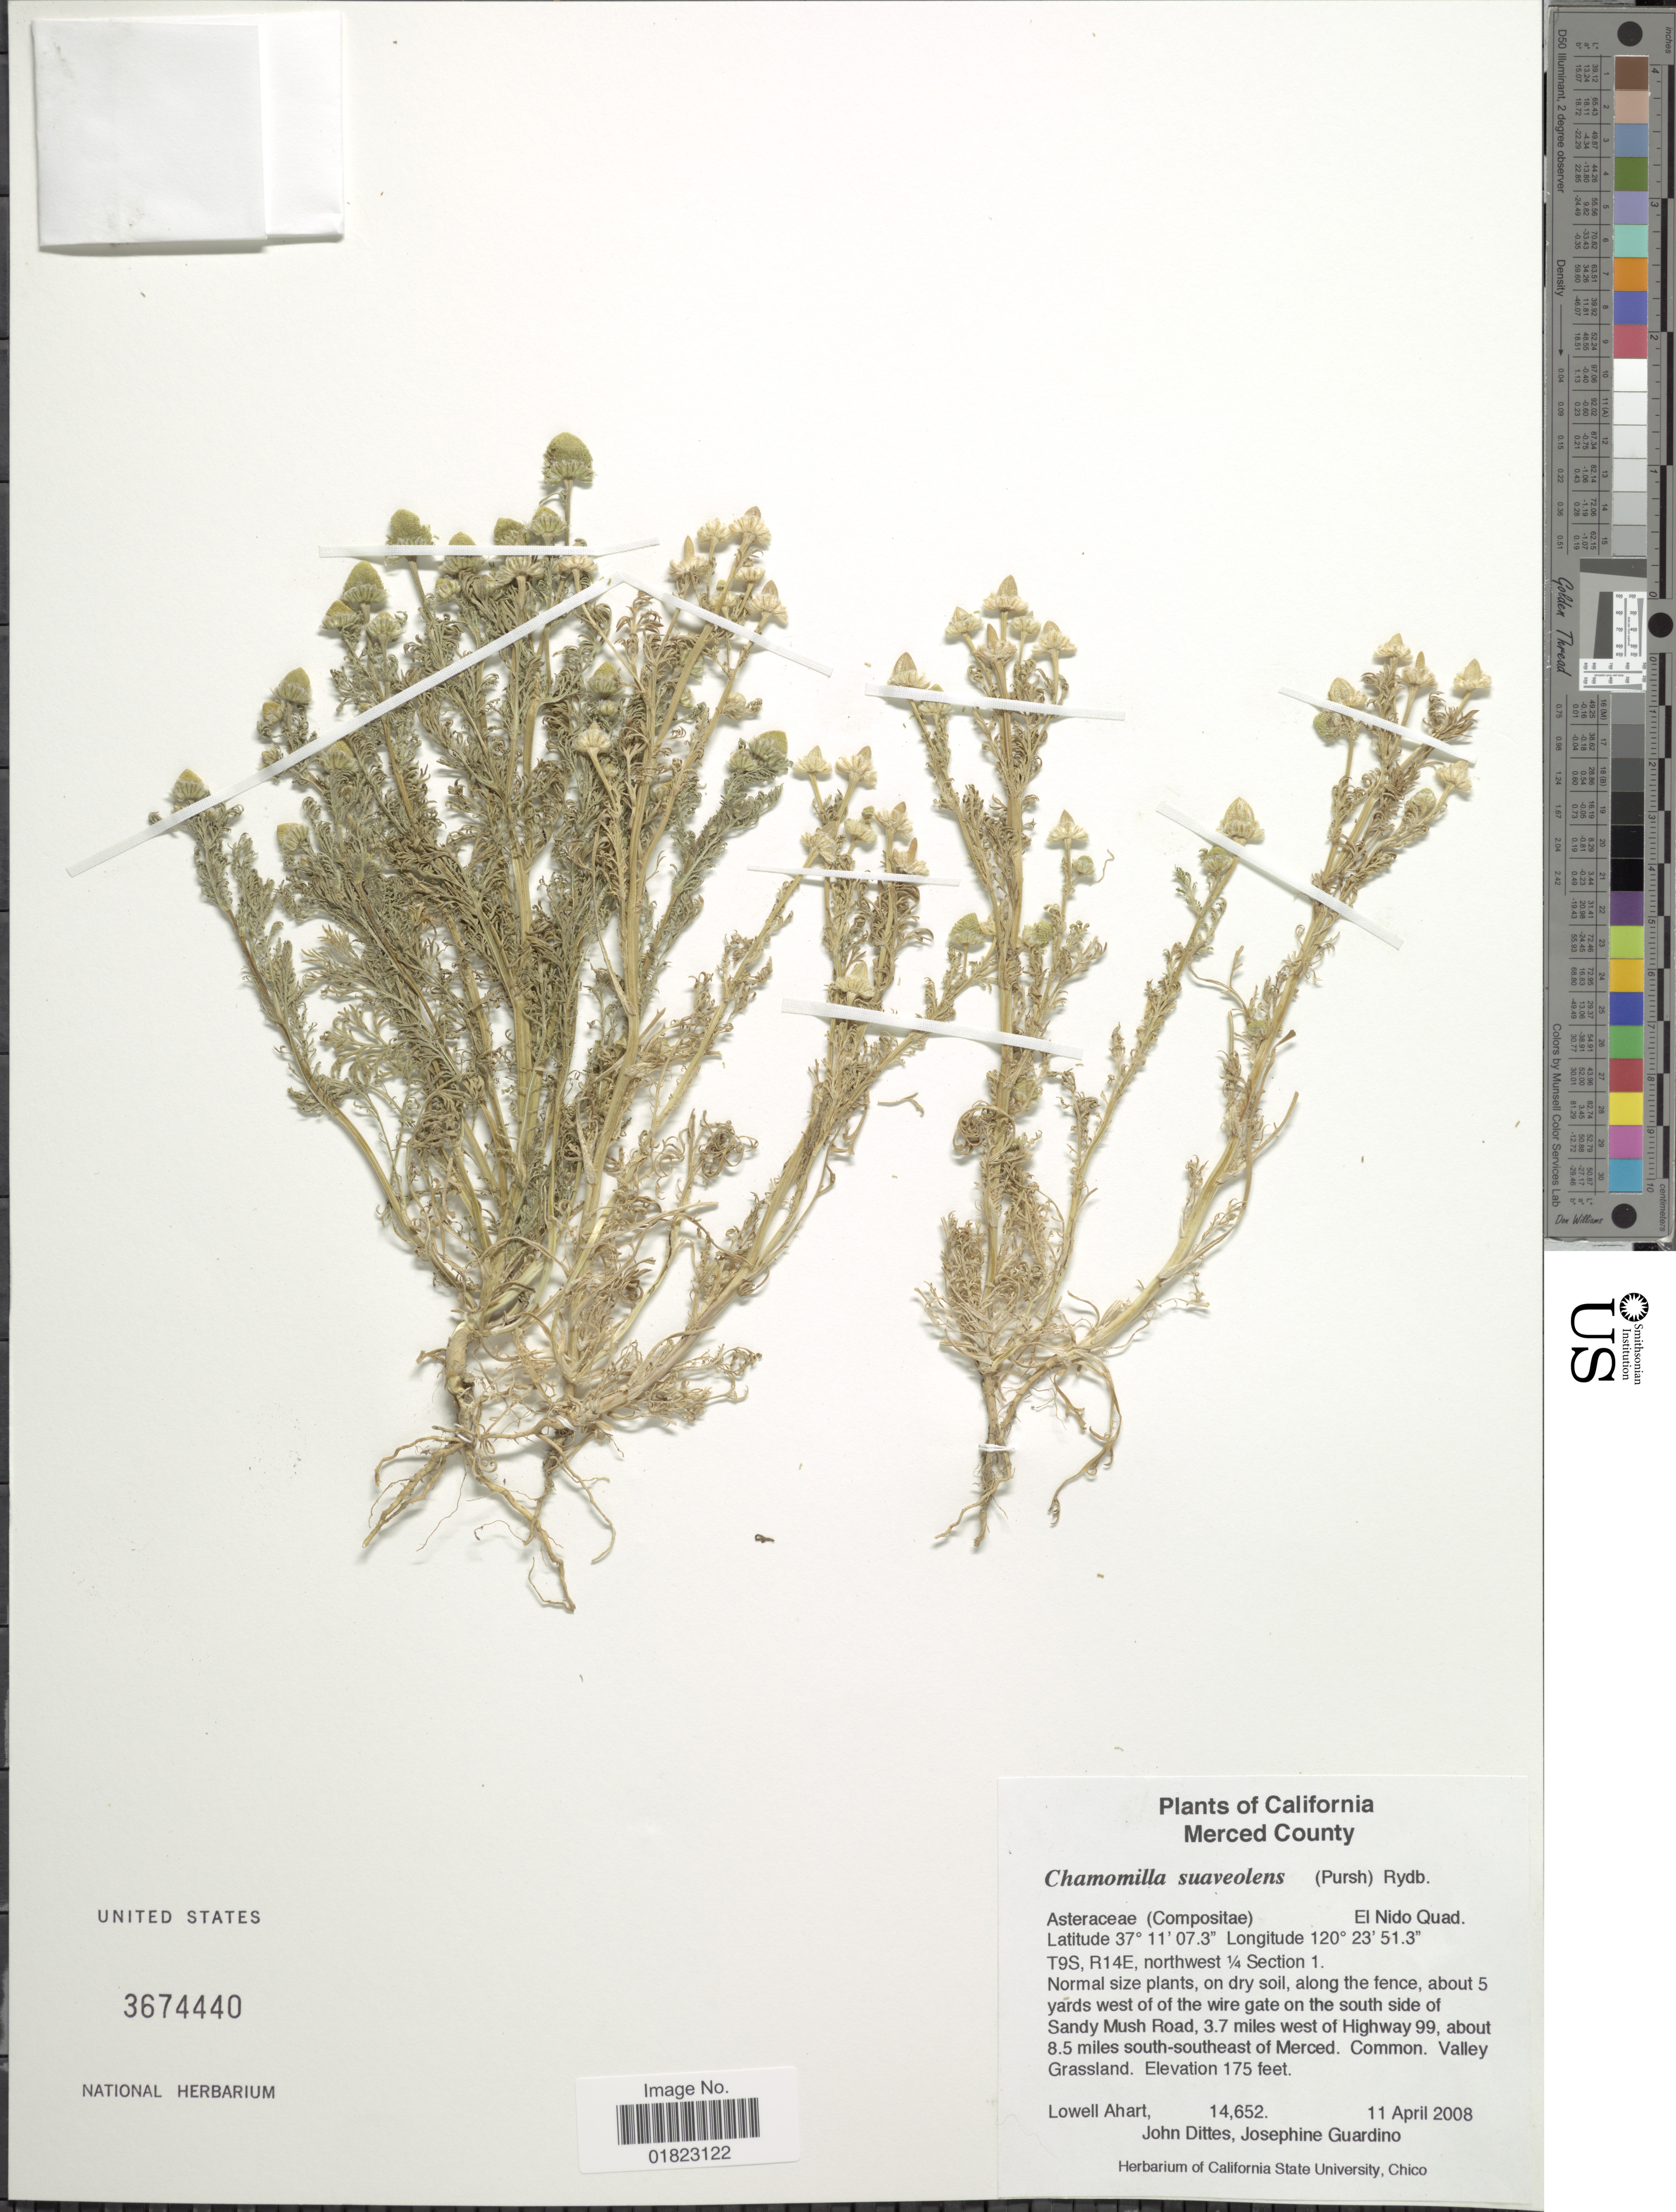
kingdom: Plantae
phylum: Tracheophyta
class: Magnoliopsida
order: Asterales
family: Asteraceae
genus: Matricaria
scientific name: Matricaria matricarioides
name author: (Less.) Porter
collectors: J. Dittes & J. Guardino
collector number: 14652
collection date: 2008-04-11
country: United States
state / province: California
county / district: Merced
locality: California. Merced County. T9S, R14E, northwest ¼ Section 1. Normal size plants, on dry soil, along the fence, about 5 yards west of of the wire gate on the south of Sandy Mush Road, 3.7 miles west of Highway 99, about 8.5 miles south-southeast of Merced.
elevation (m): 53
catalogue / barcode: US 3674440